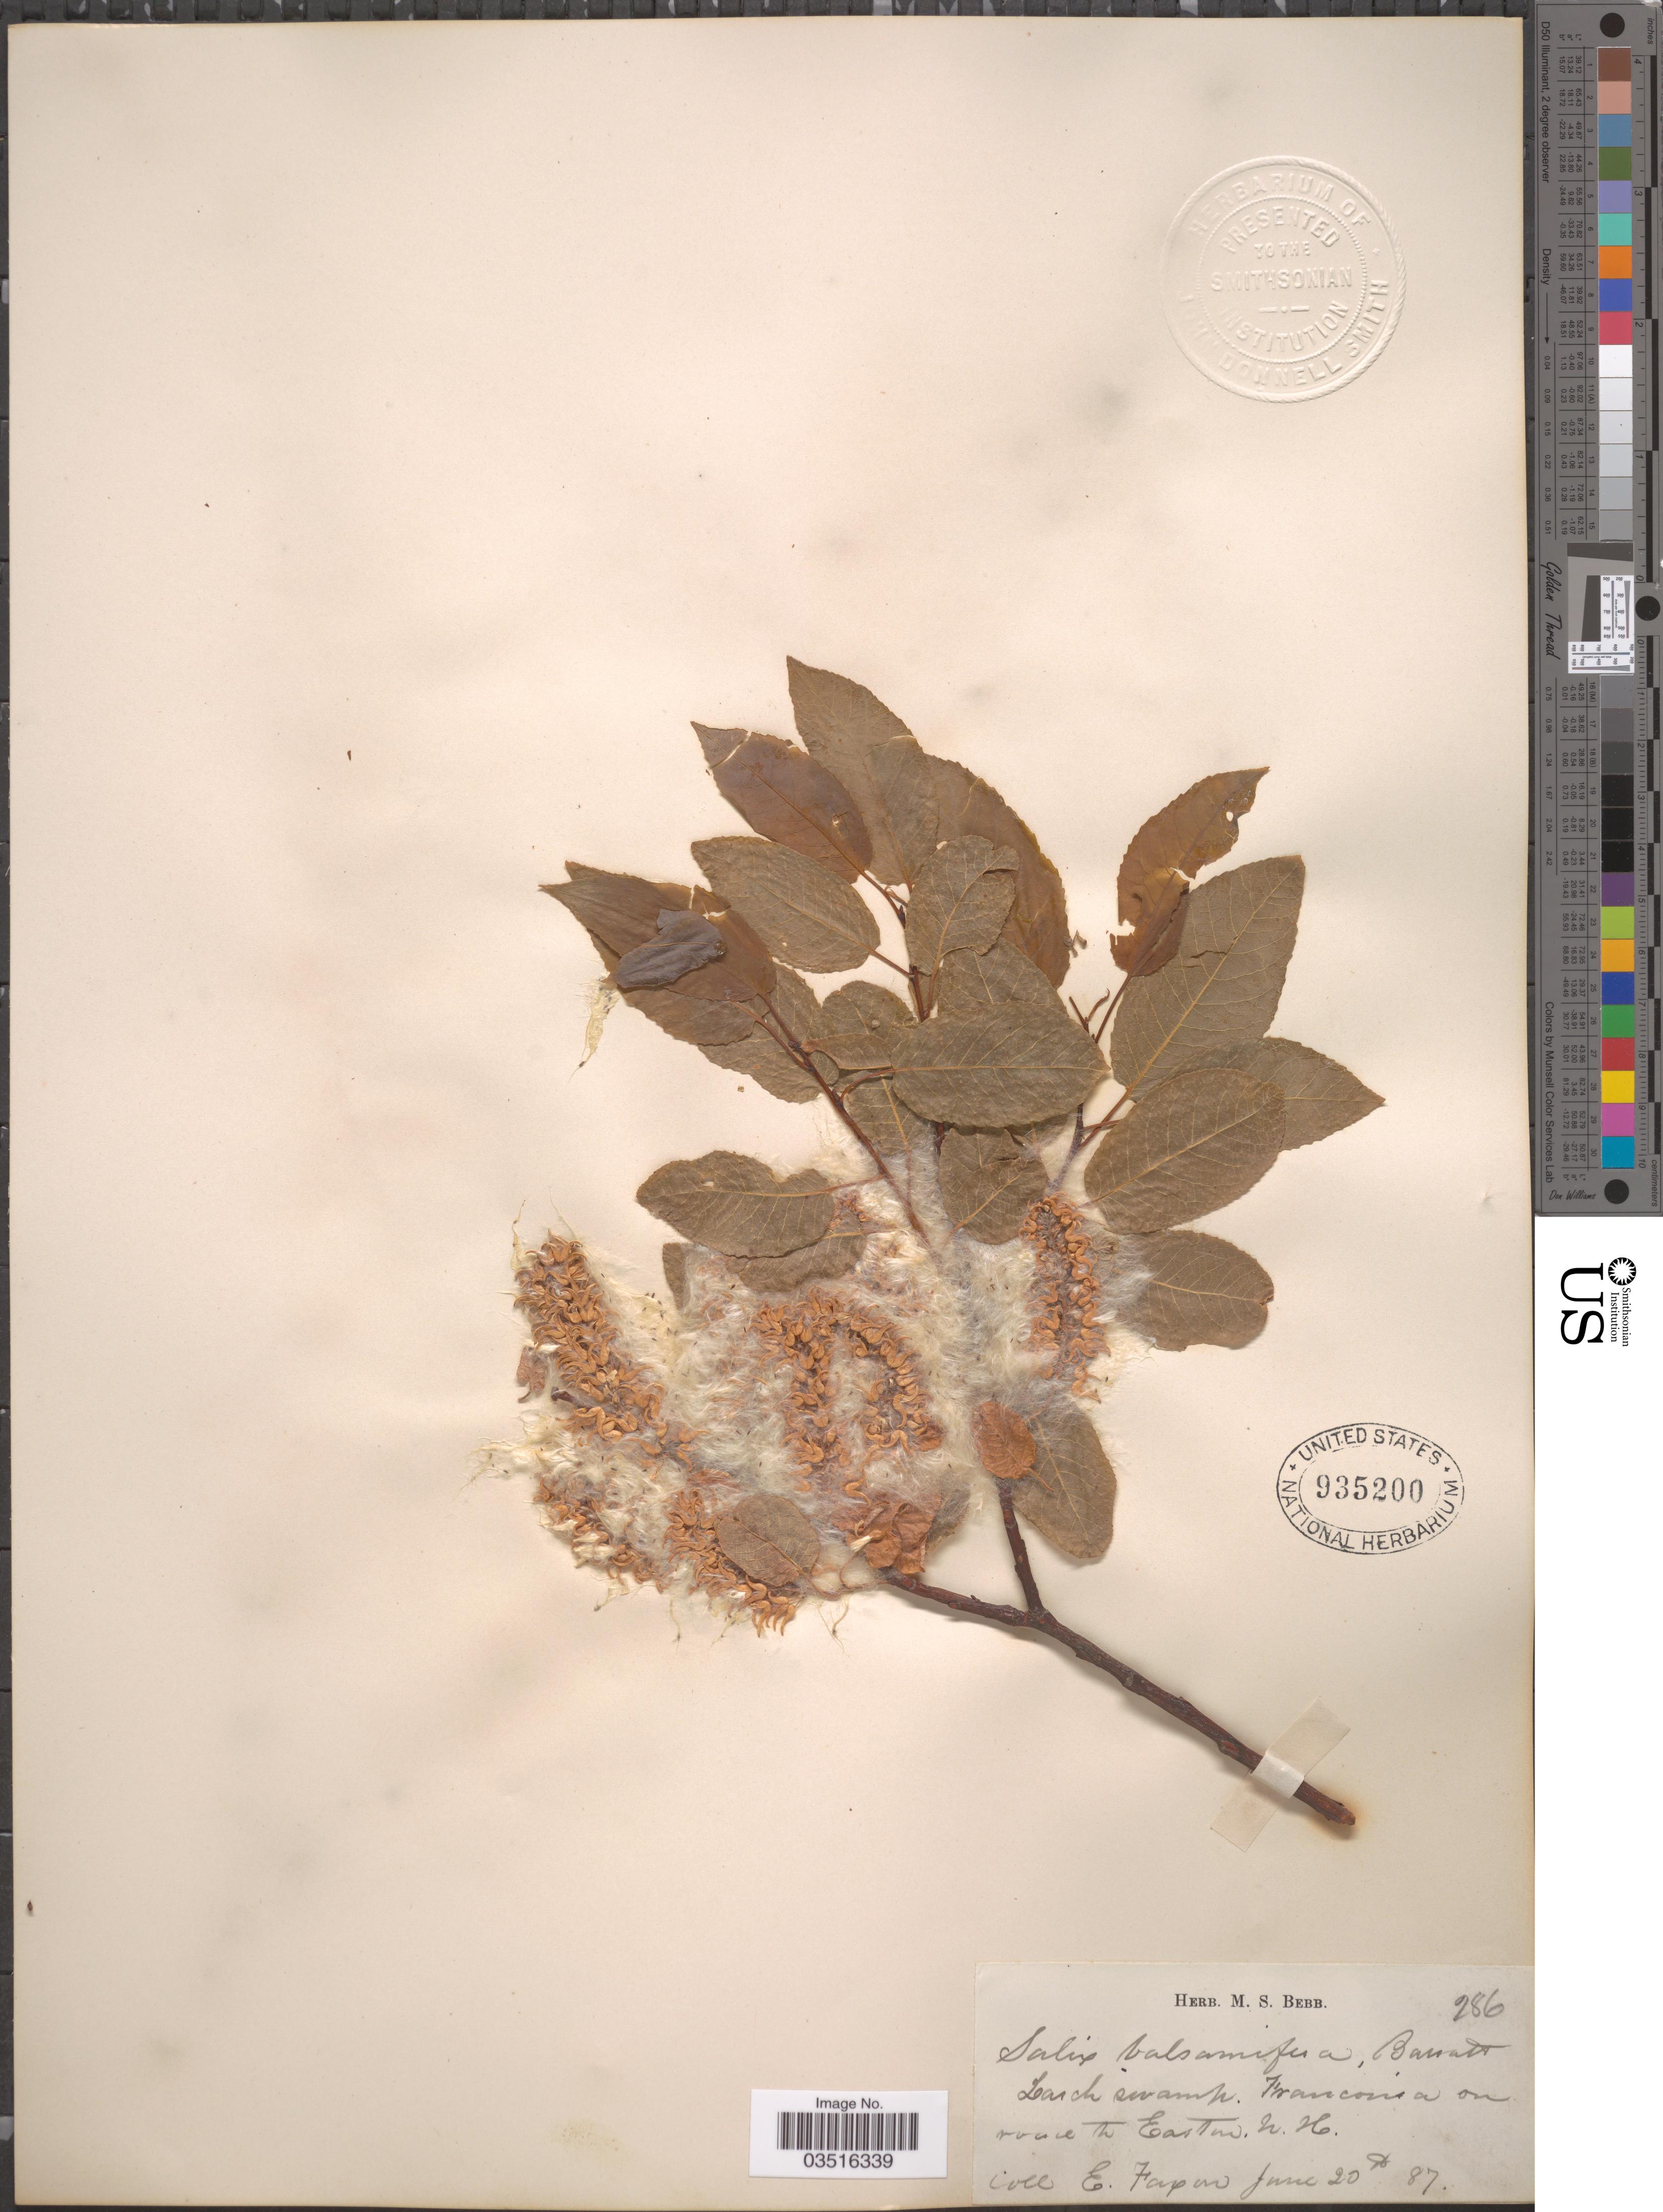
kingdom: Plantae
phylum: Tracheophyta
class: Magnoliopsida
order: Malpighiales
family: Salicaceae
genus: Salix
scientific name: Salix pyrifolia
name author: Ledeb.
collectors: E. Faxon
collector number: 286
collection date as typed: Transcribed d/m/y: 20/6/87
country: United States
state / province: New Hampshire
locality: Franconia on road to Easton.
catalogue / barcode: US 935200